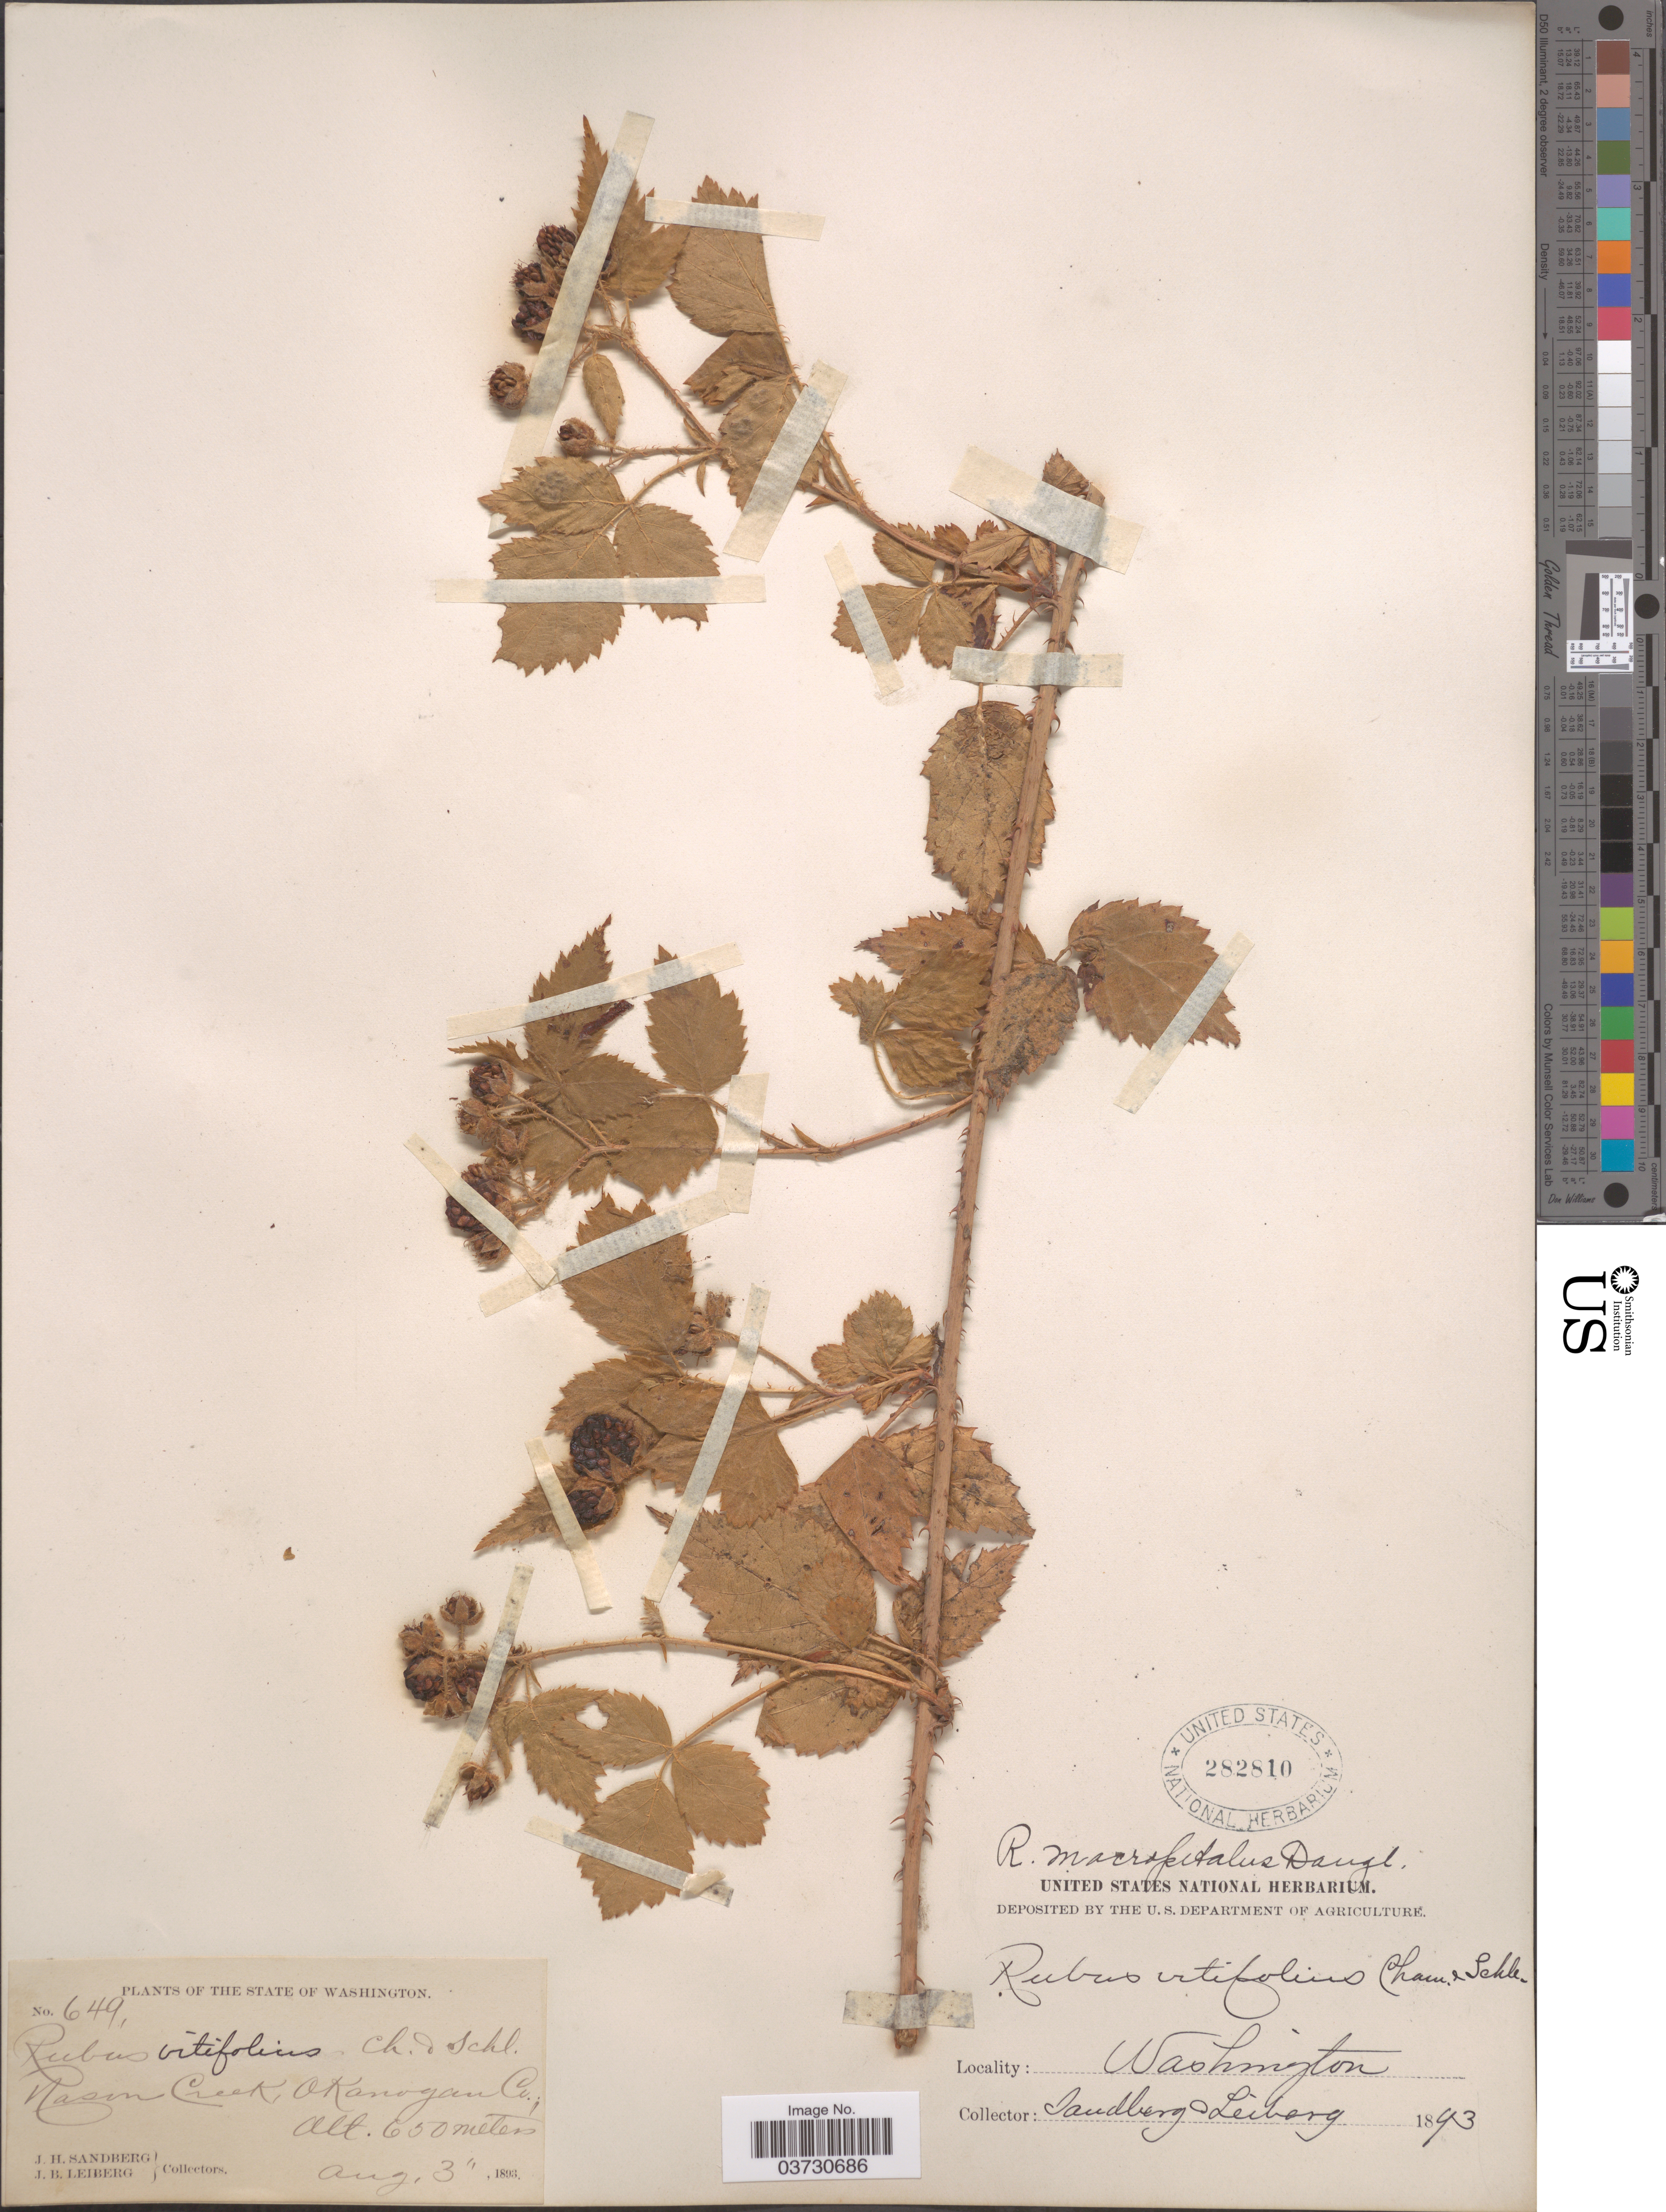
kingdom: Plantae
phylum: Tracheophyta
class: Magnoliopsida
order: Rosales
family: Rosaceae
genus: Rubus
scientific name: Rubus macropetalus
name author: Douglas ex Hook.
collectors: J. H. Sandberg & J. B. Leiberg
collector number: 649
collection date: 1893-08-03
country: United States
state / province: Washington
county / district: Okanogan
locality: Nason Creek, Okanogan Co.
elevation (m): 650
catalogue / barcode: US 282810